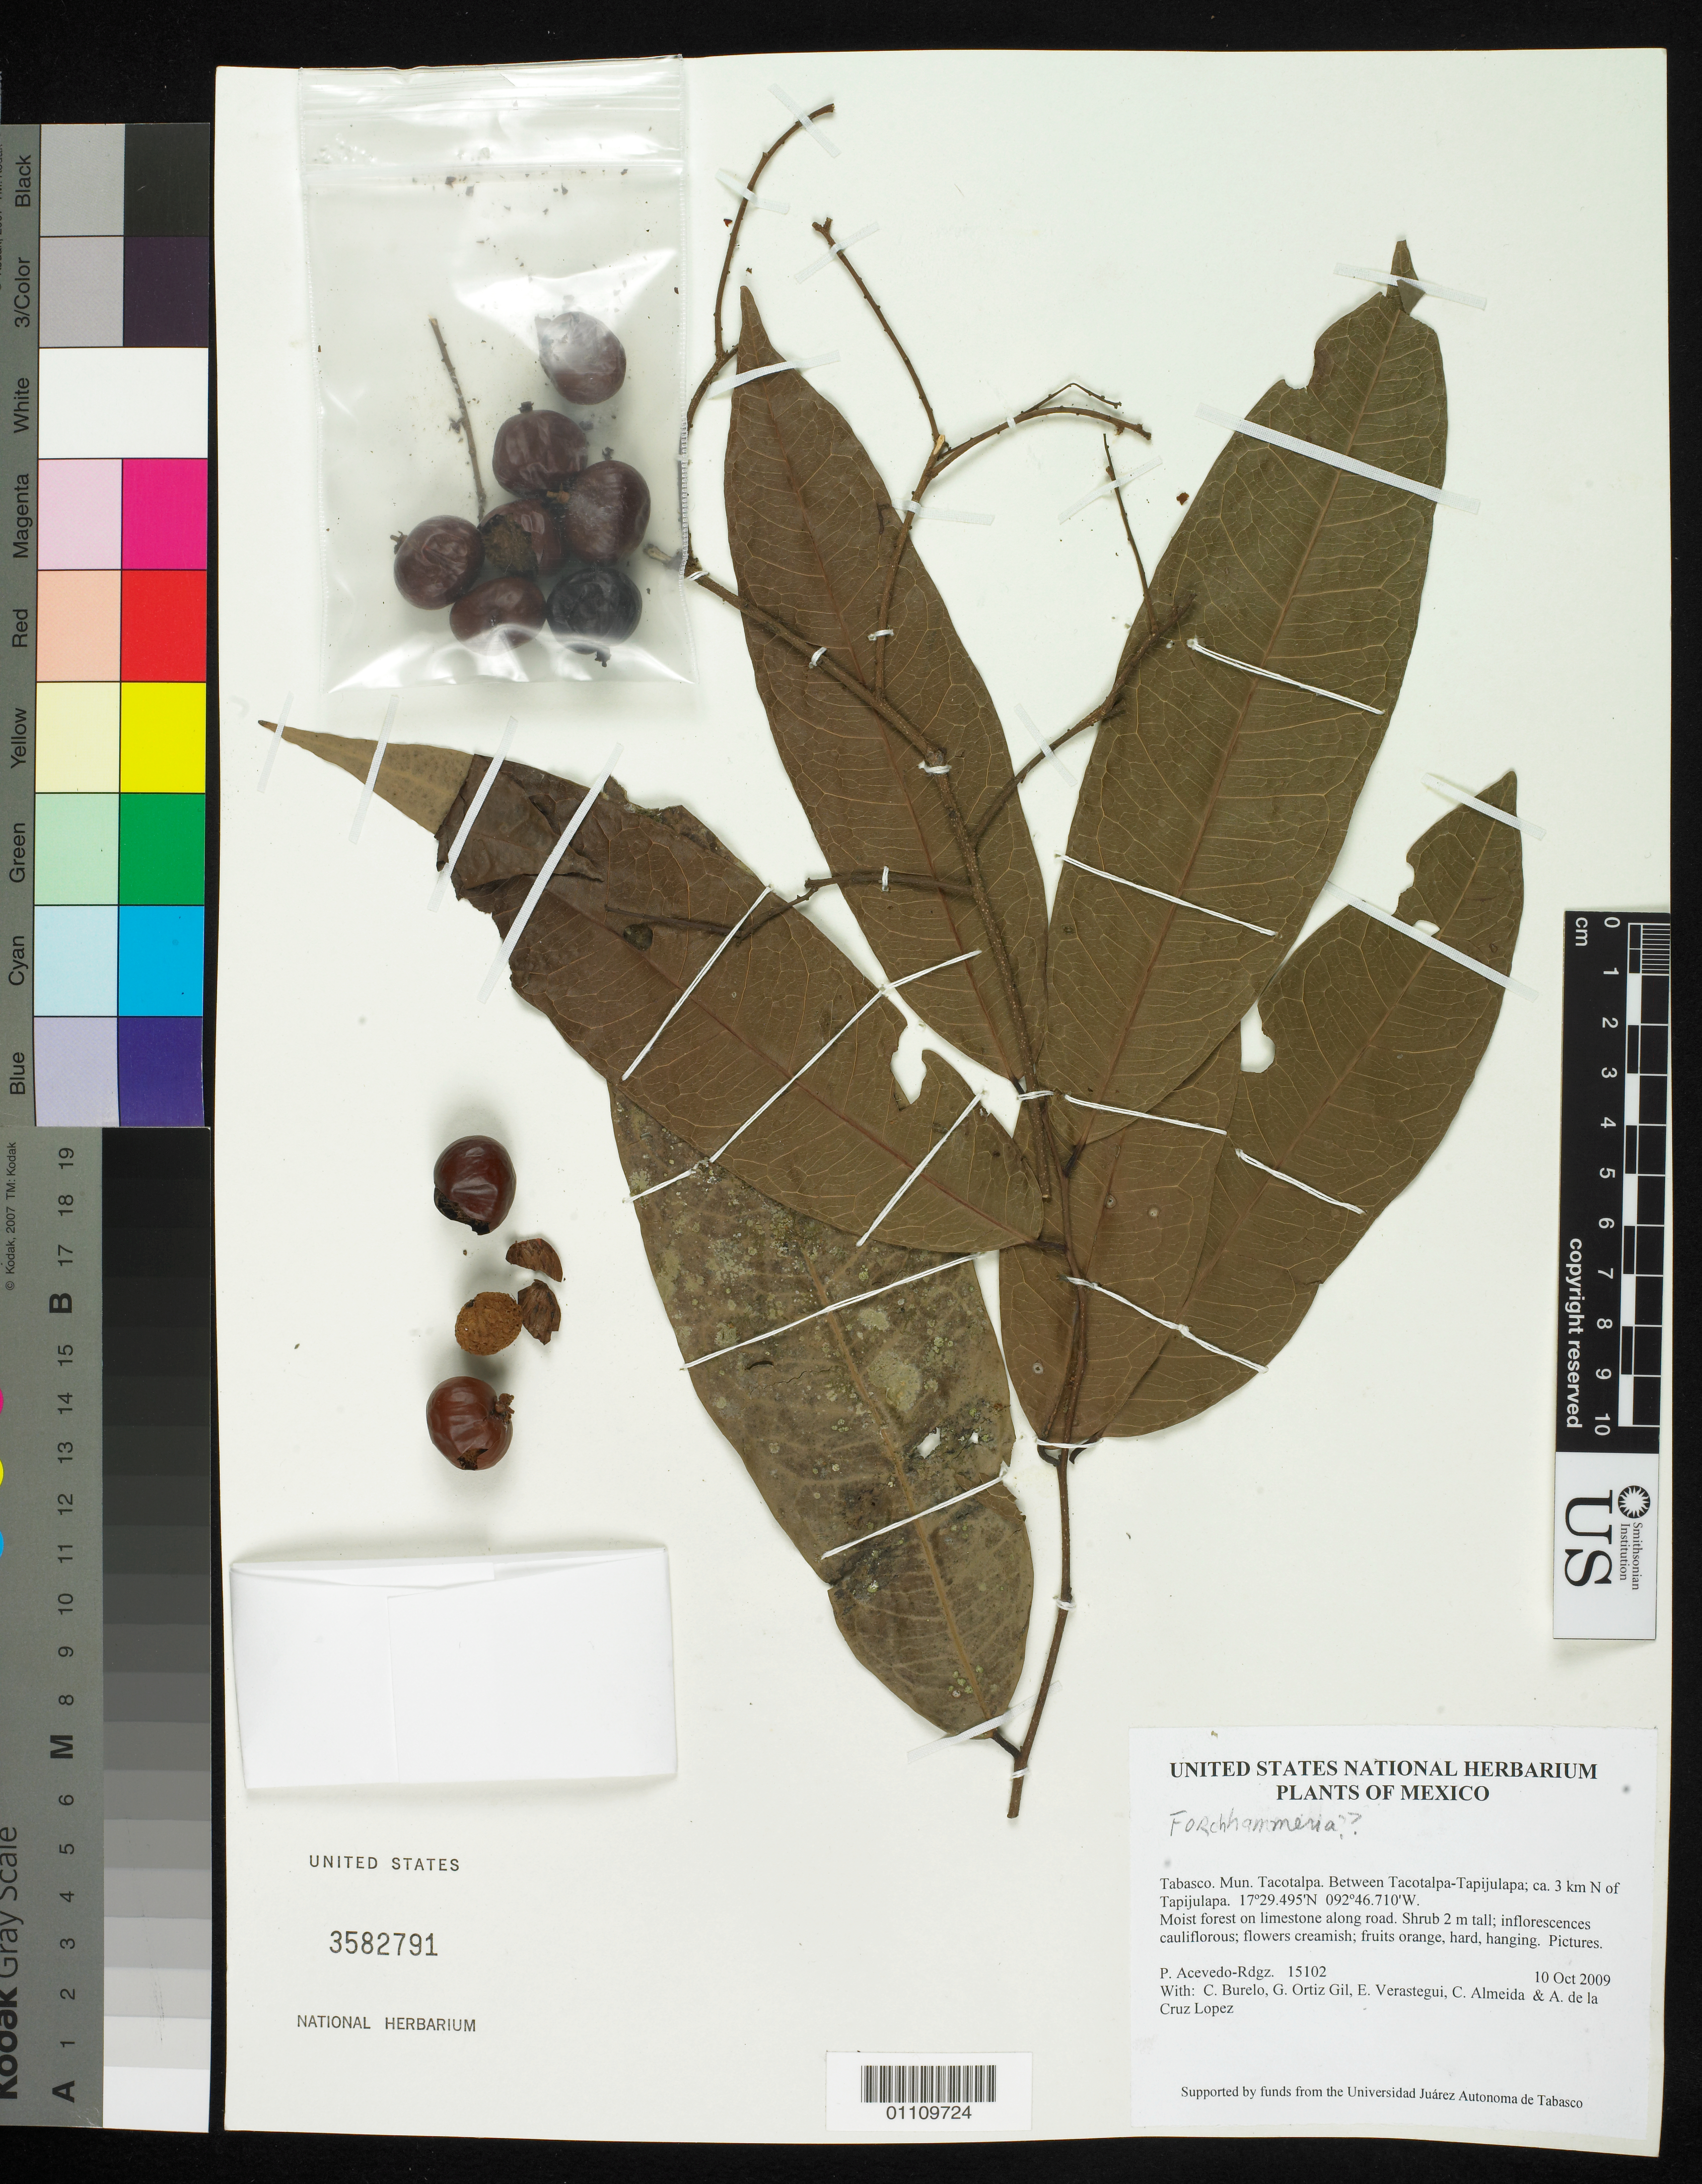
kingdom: Plantae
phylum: Tracheophyta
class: Magnoliopsida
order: Fabales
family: Surianaceae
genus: Recchia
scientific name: Recchia simplicifolia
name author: T. Wendt & E. J. Lott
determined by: Nee, Michael H.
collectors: P. Acevedo-Rodr., C. Burelo, G. Ortiz, E. Verastegui, C. Almeida & A. de la Cruz Lopez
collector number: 15102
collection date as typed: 10 Oct 2009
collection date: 2009-10-10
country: Mexico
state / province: Tabasco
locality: Mun. Tacotalpa. Between Tacotalpa-Tapijulapa; ca. 3 km N of Tapijulapa.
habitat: Moist forest on limestone along road.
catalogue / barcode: US 3582791